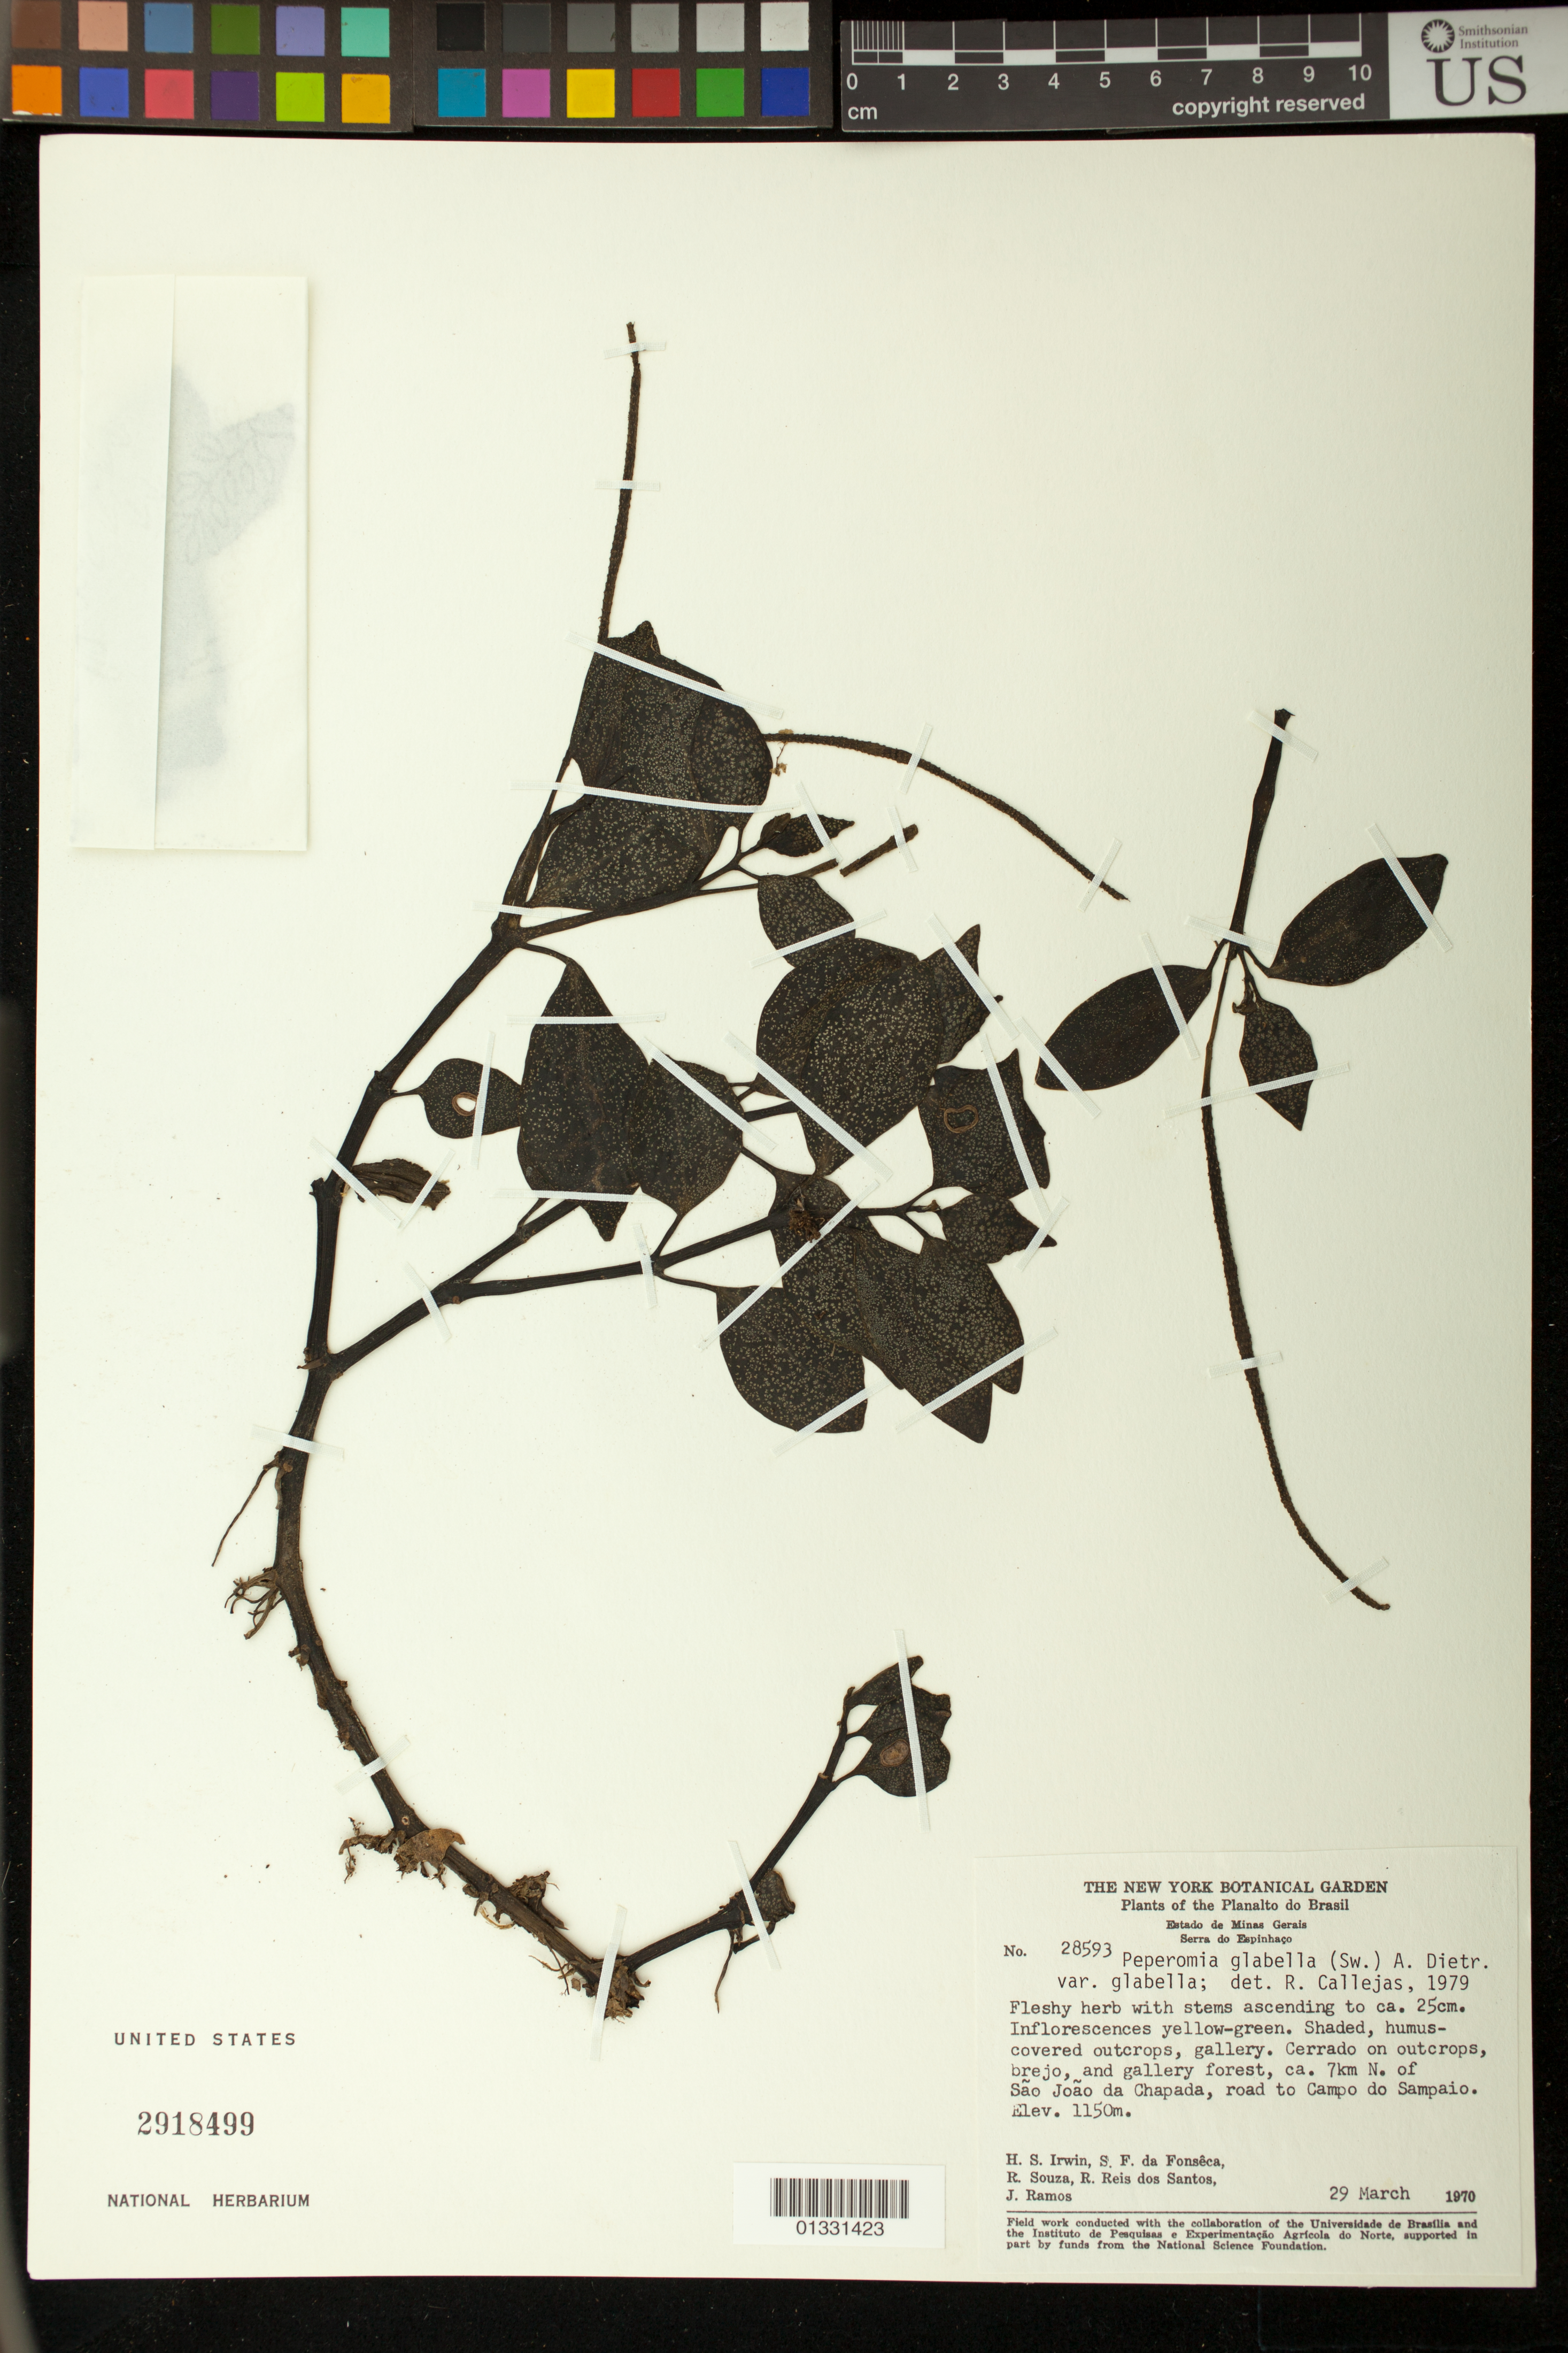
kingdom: Plantae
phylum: Tracheophyta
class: Magnoliopsida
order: Piperales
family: Piperaceae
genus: Peperomia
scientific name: Peperomia glabella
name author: (Sw.) A. Dietr.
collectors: H. Irwin, S. F. Fonsêca, R. Souza, R. Souza & J. Ramos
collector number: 28593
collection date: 1970-03-29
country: Brazil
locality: Ca. 7 Km N of São João da Chapada, road to Campo do Sampaio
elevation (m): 1150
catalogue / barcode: US 2918499